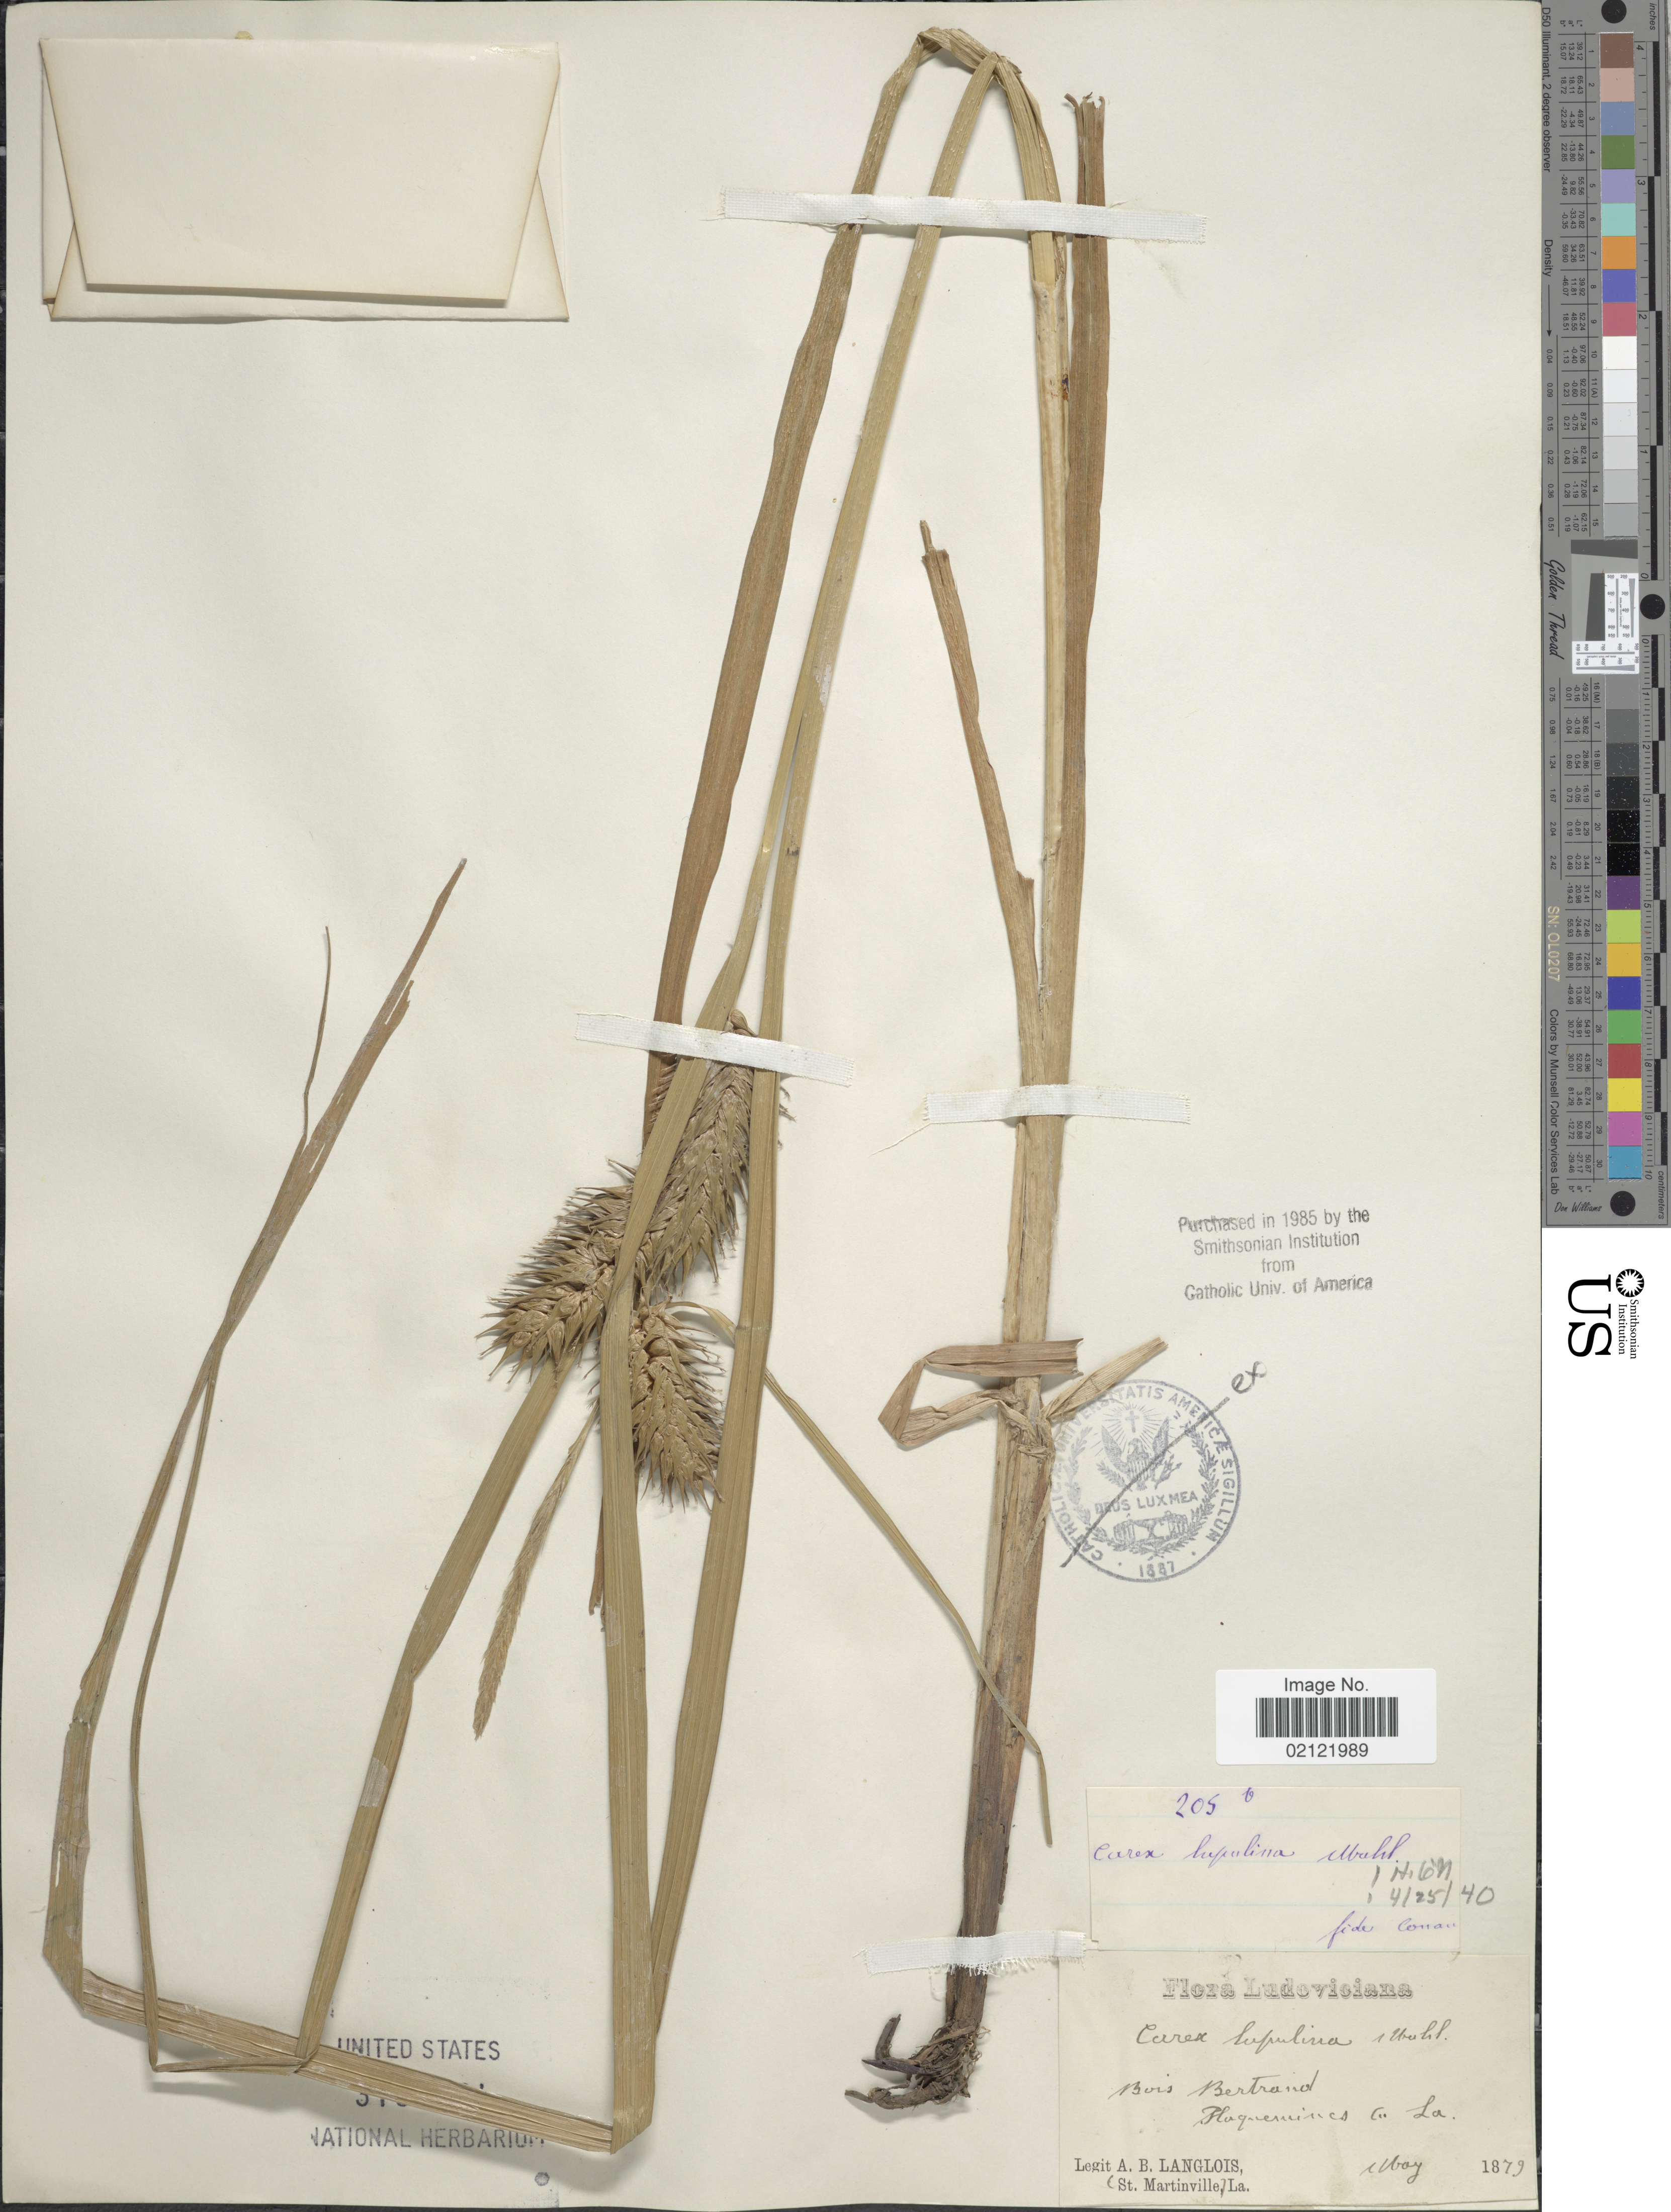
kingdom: Plantae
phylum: Tracheophyta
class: Liliopsida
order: Poales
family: Cyperaceae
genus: Carex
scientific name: Carex lupulina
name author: Muhl. ex Willd.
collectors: A. Langlois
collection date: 1879-05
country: United States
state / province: Louisiana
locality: Bois Bertrand. Placquemines Co.